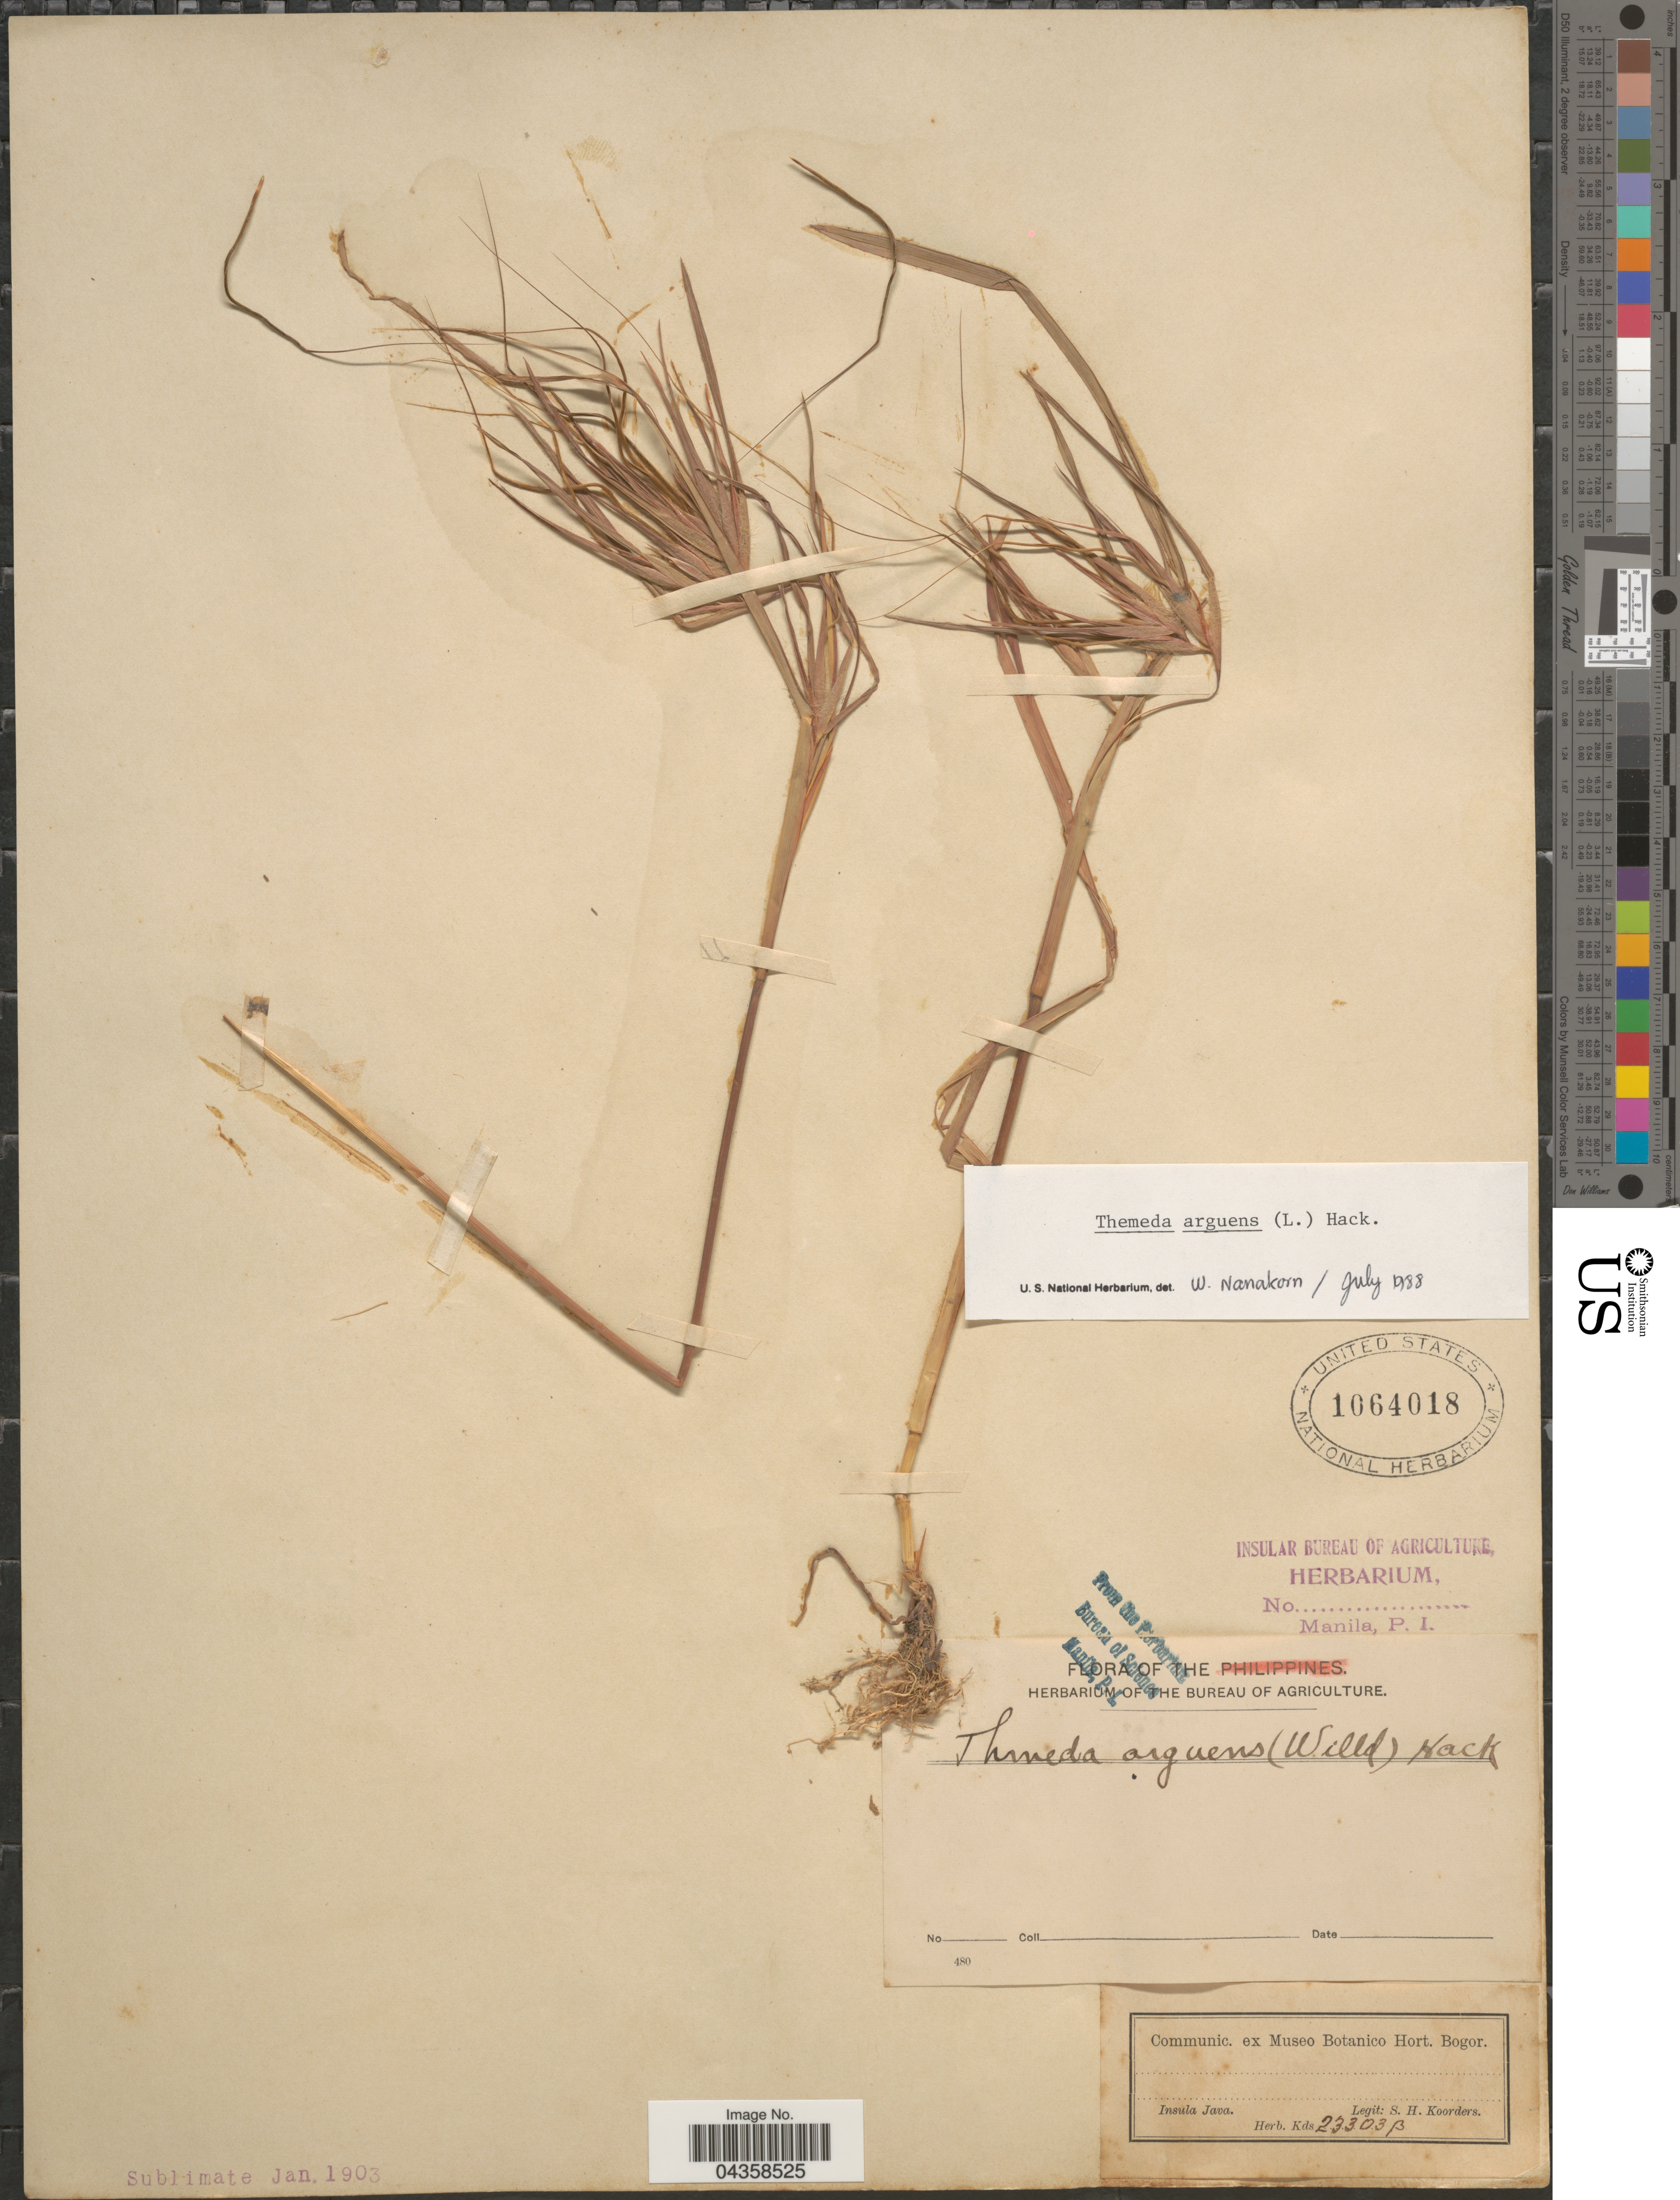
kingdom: Plantae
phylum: Tracheophyta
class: Liliopsida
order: Poales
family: Poaceae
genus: Themeda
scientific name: Themeda arguens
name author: (L.) Hack.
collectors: S. H. Koorders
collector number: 23303B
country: Indonesia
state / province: Java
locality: Insula Java.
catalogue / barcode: US 1064018